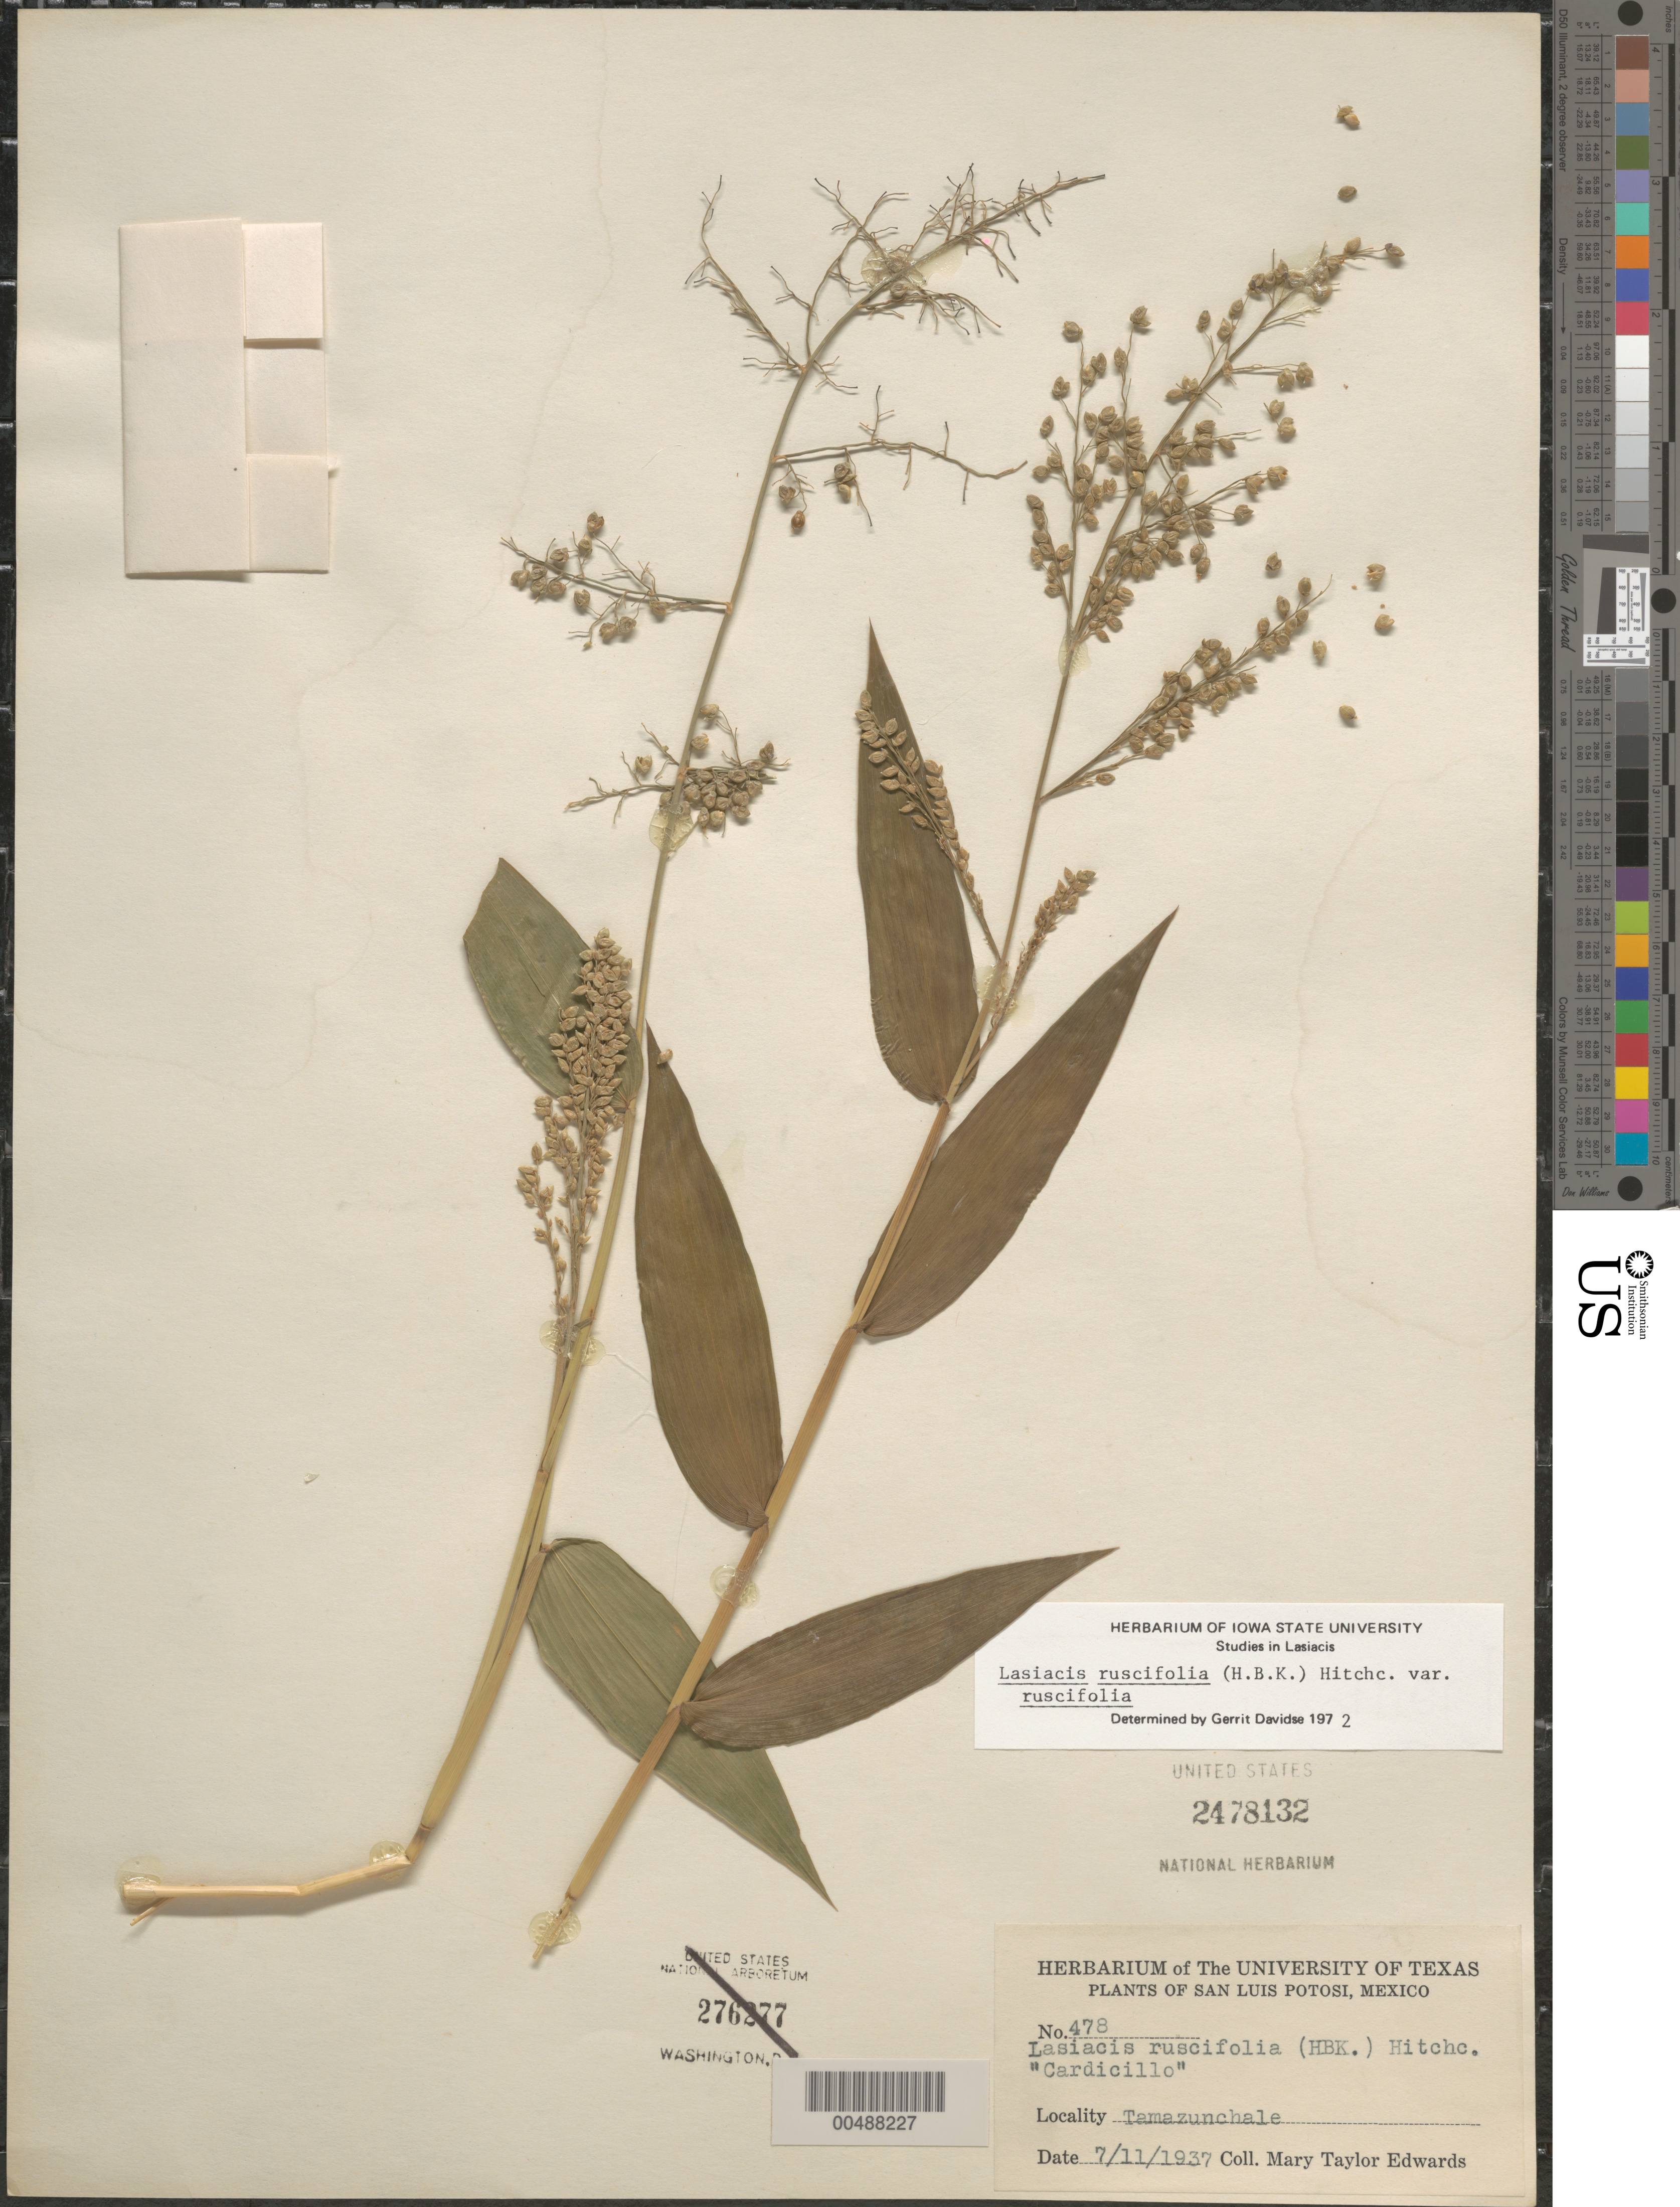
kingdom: Plantae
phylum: Tracheophyta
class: Liliopsida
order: Poales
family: Poaceae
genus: Lasiacis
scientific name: Lasiacis ruscifolia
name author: (Kunth) Hitchc.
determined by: Davidse, Gerrit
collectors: M. Edwards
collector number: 478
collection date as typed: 11 Jul 1937 or 7 Nov 1937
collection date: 1937-07-11 or 1937-11-07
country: Mexico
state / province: San Luis Potosi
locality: Tamazunchale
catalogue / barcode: US 2478132